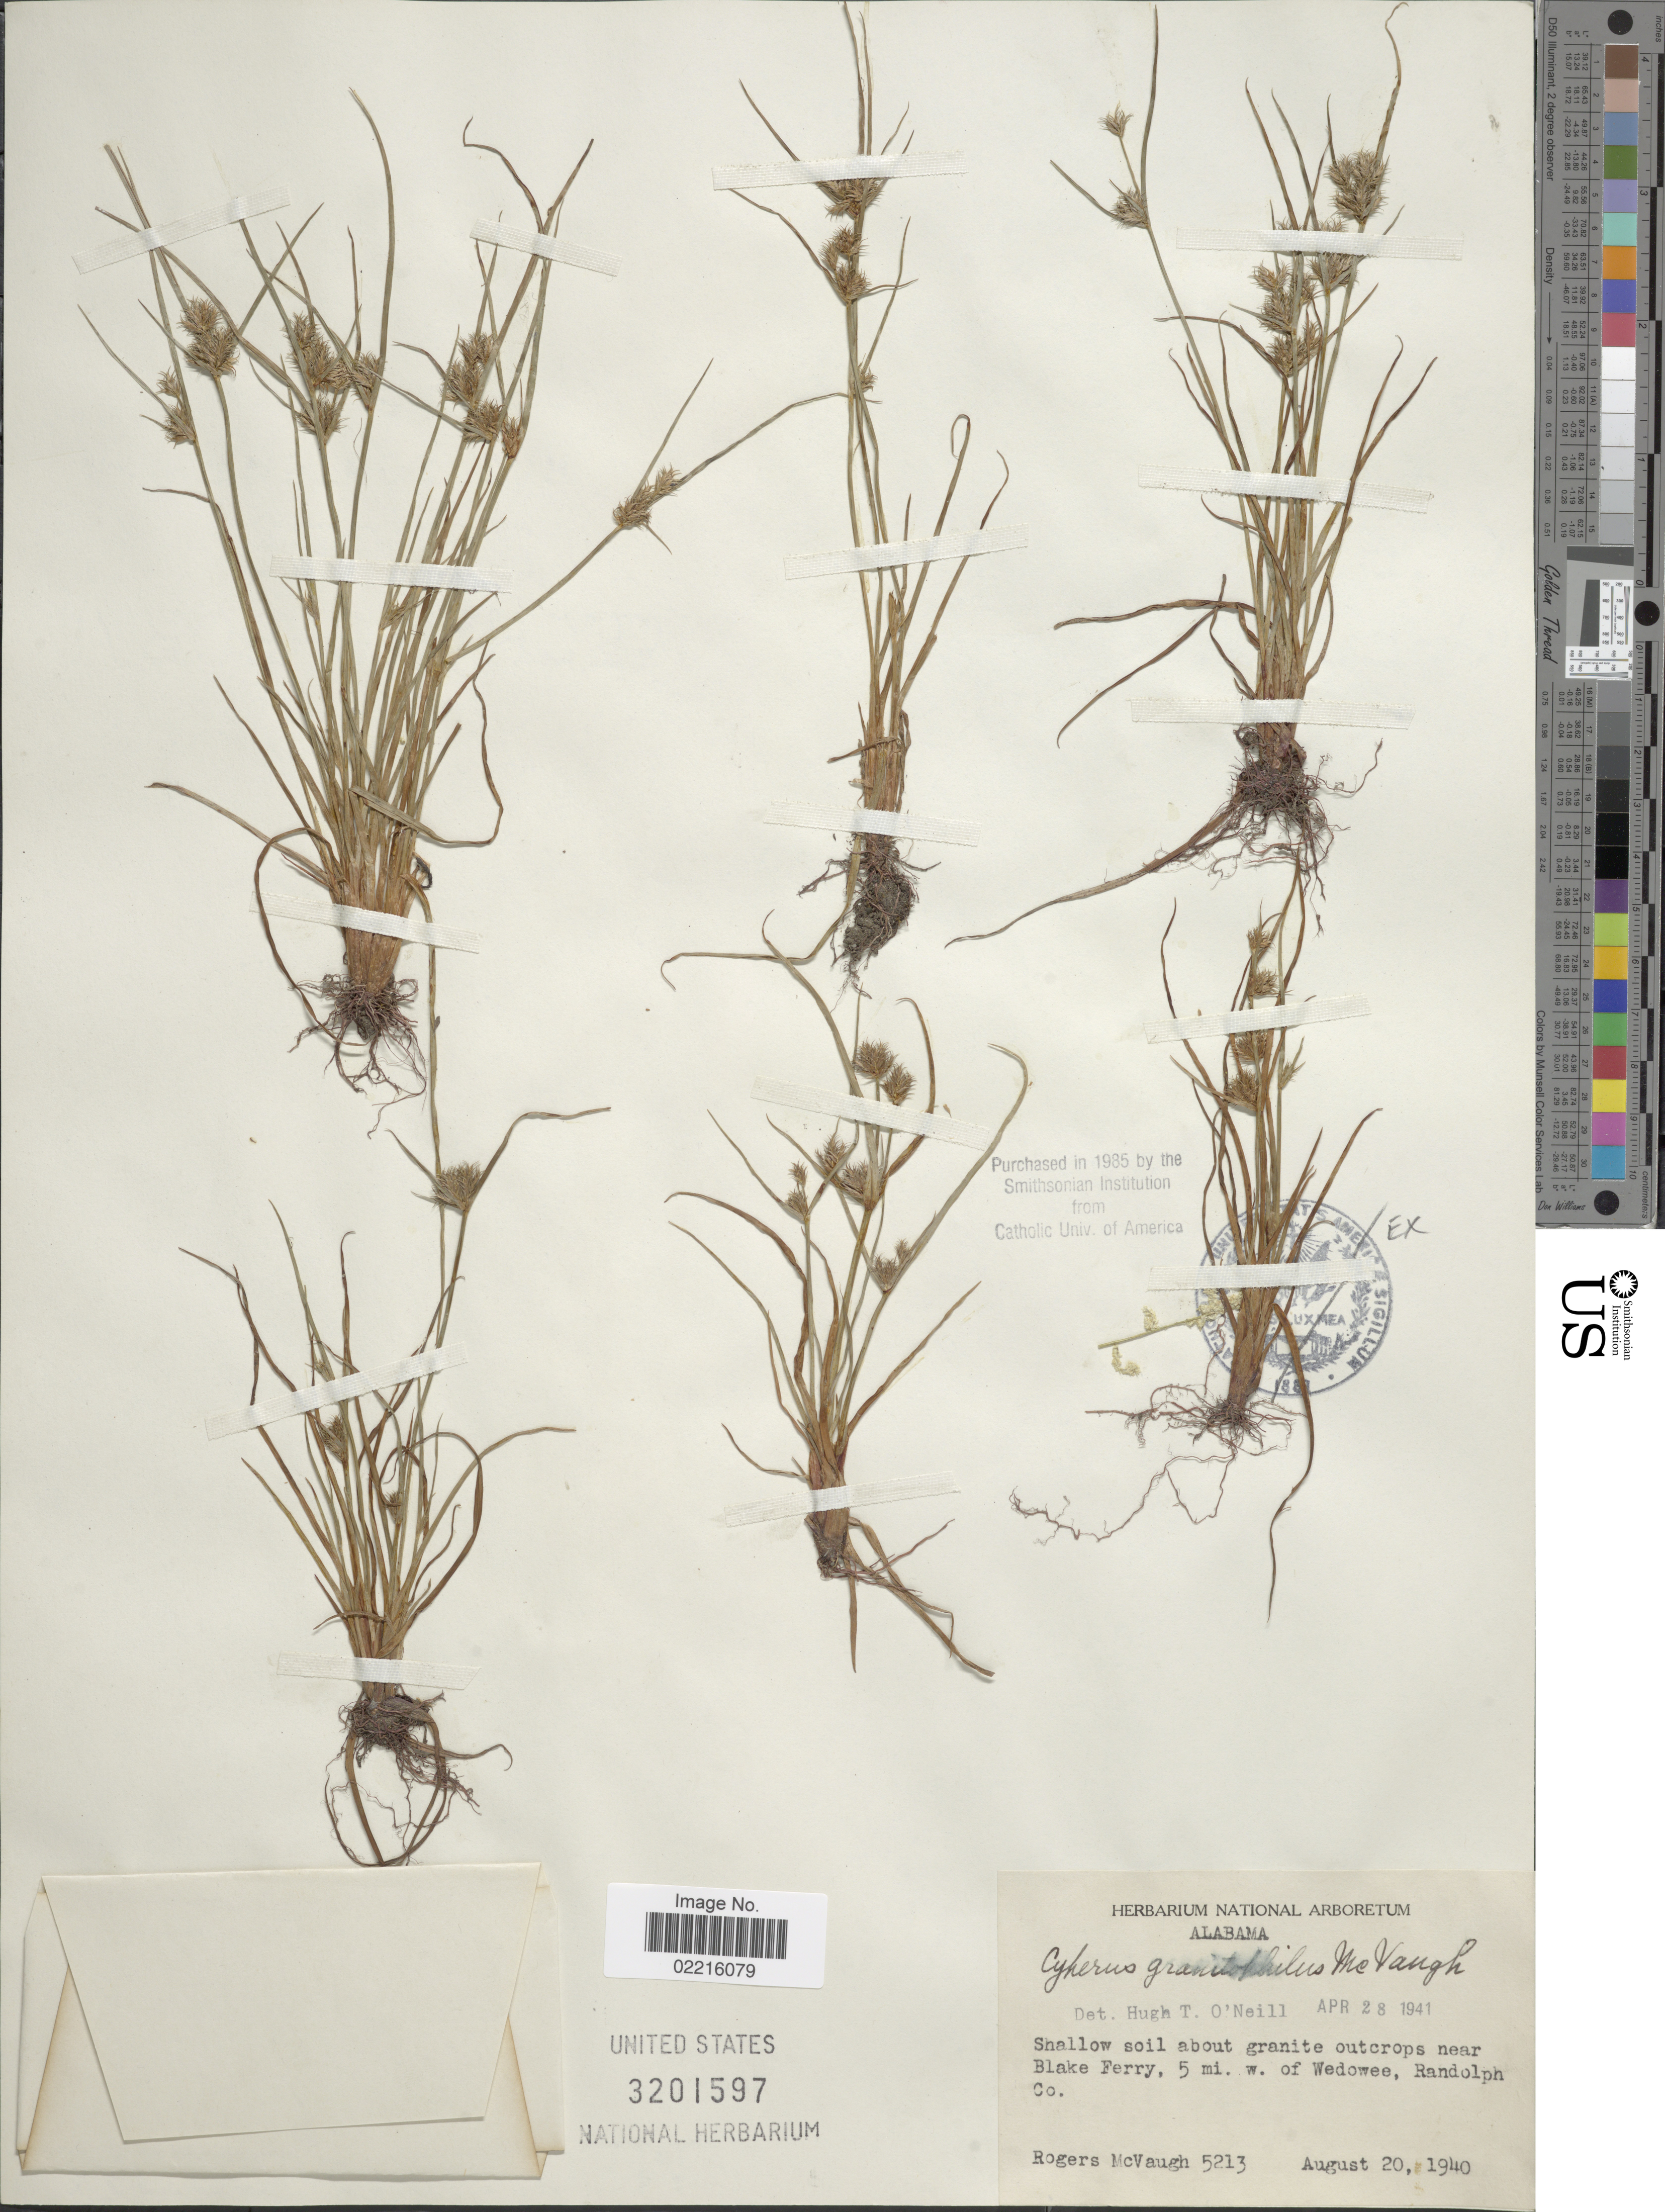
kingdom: Plantae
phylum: Tracheophyta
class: Liliopsida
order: Poales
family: Cyperaceae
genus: Cyperus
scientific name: Cyperus granitophilus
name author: McVaugh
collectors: R. McVaugh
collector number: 5213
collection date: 1940-08-20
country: United States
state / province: Alabama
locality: Shallow soil about granite outcrops near Blake Ferry, 5 mi w of Wedowee, Randolph Co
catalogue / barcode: US 3201597